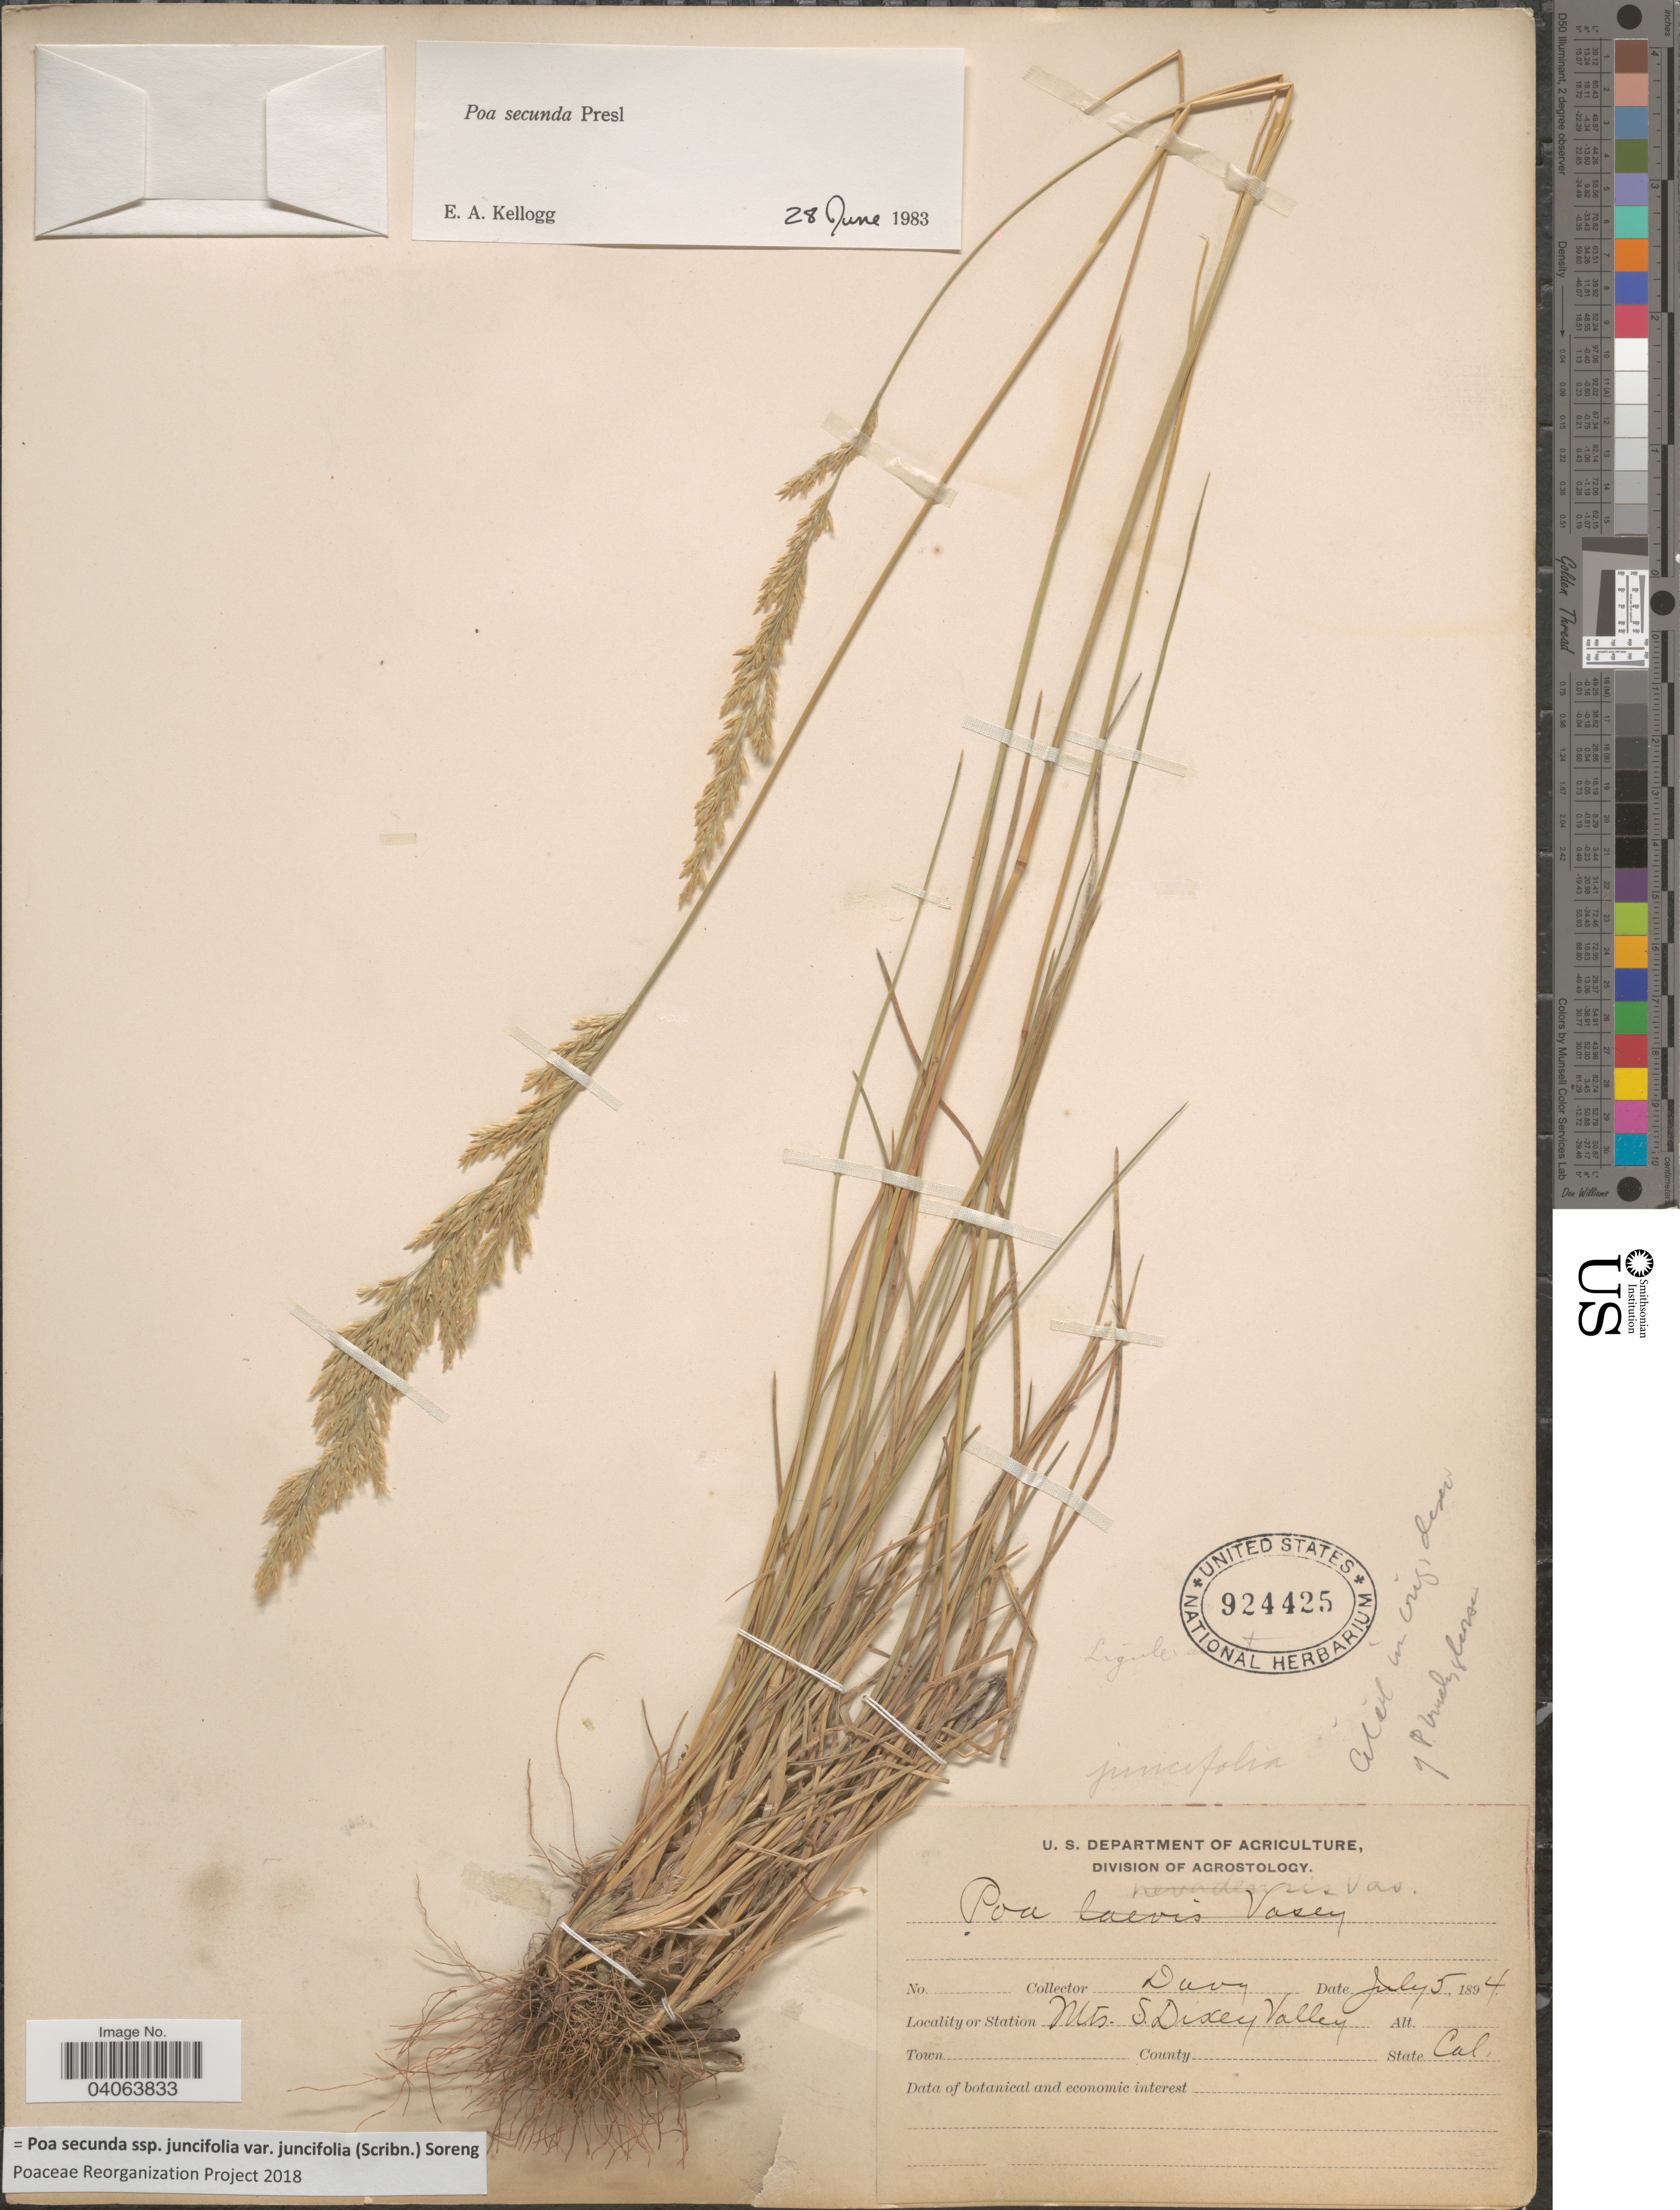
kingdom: Plantae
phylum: Tracheophyta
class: Liliopsida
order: Poales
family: Poaceae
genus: Poa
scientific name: Poa secunda subsp. juncifolia var. juncifolia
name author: (Scribn.) Soreng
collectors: Davy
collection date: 1894-07-05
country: United States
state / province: California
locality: Station Mts. S. Dixey Valley.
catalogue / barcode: US 924425